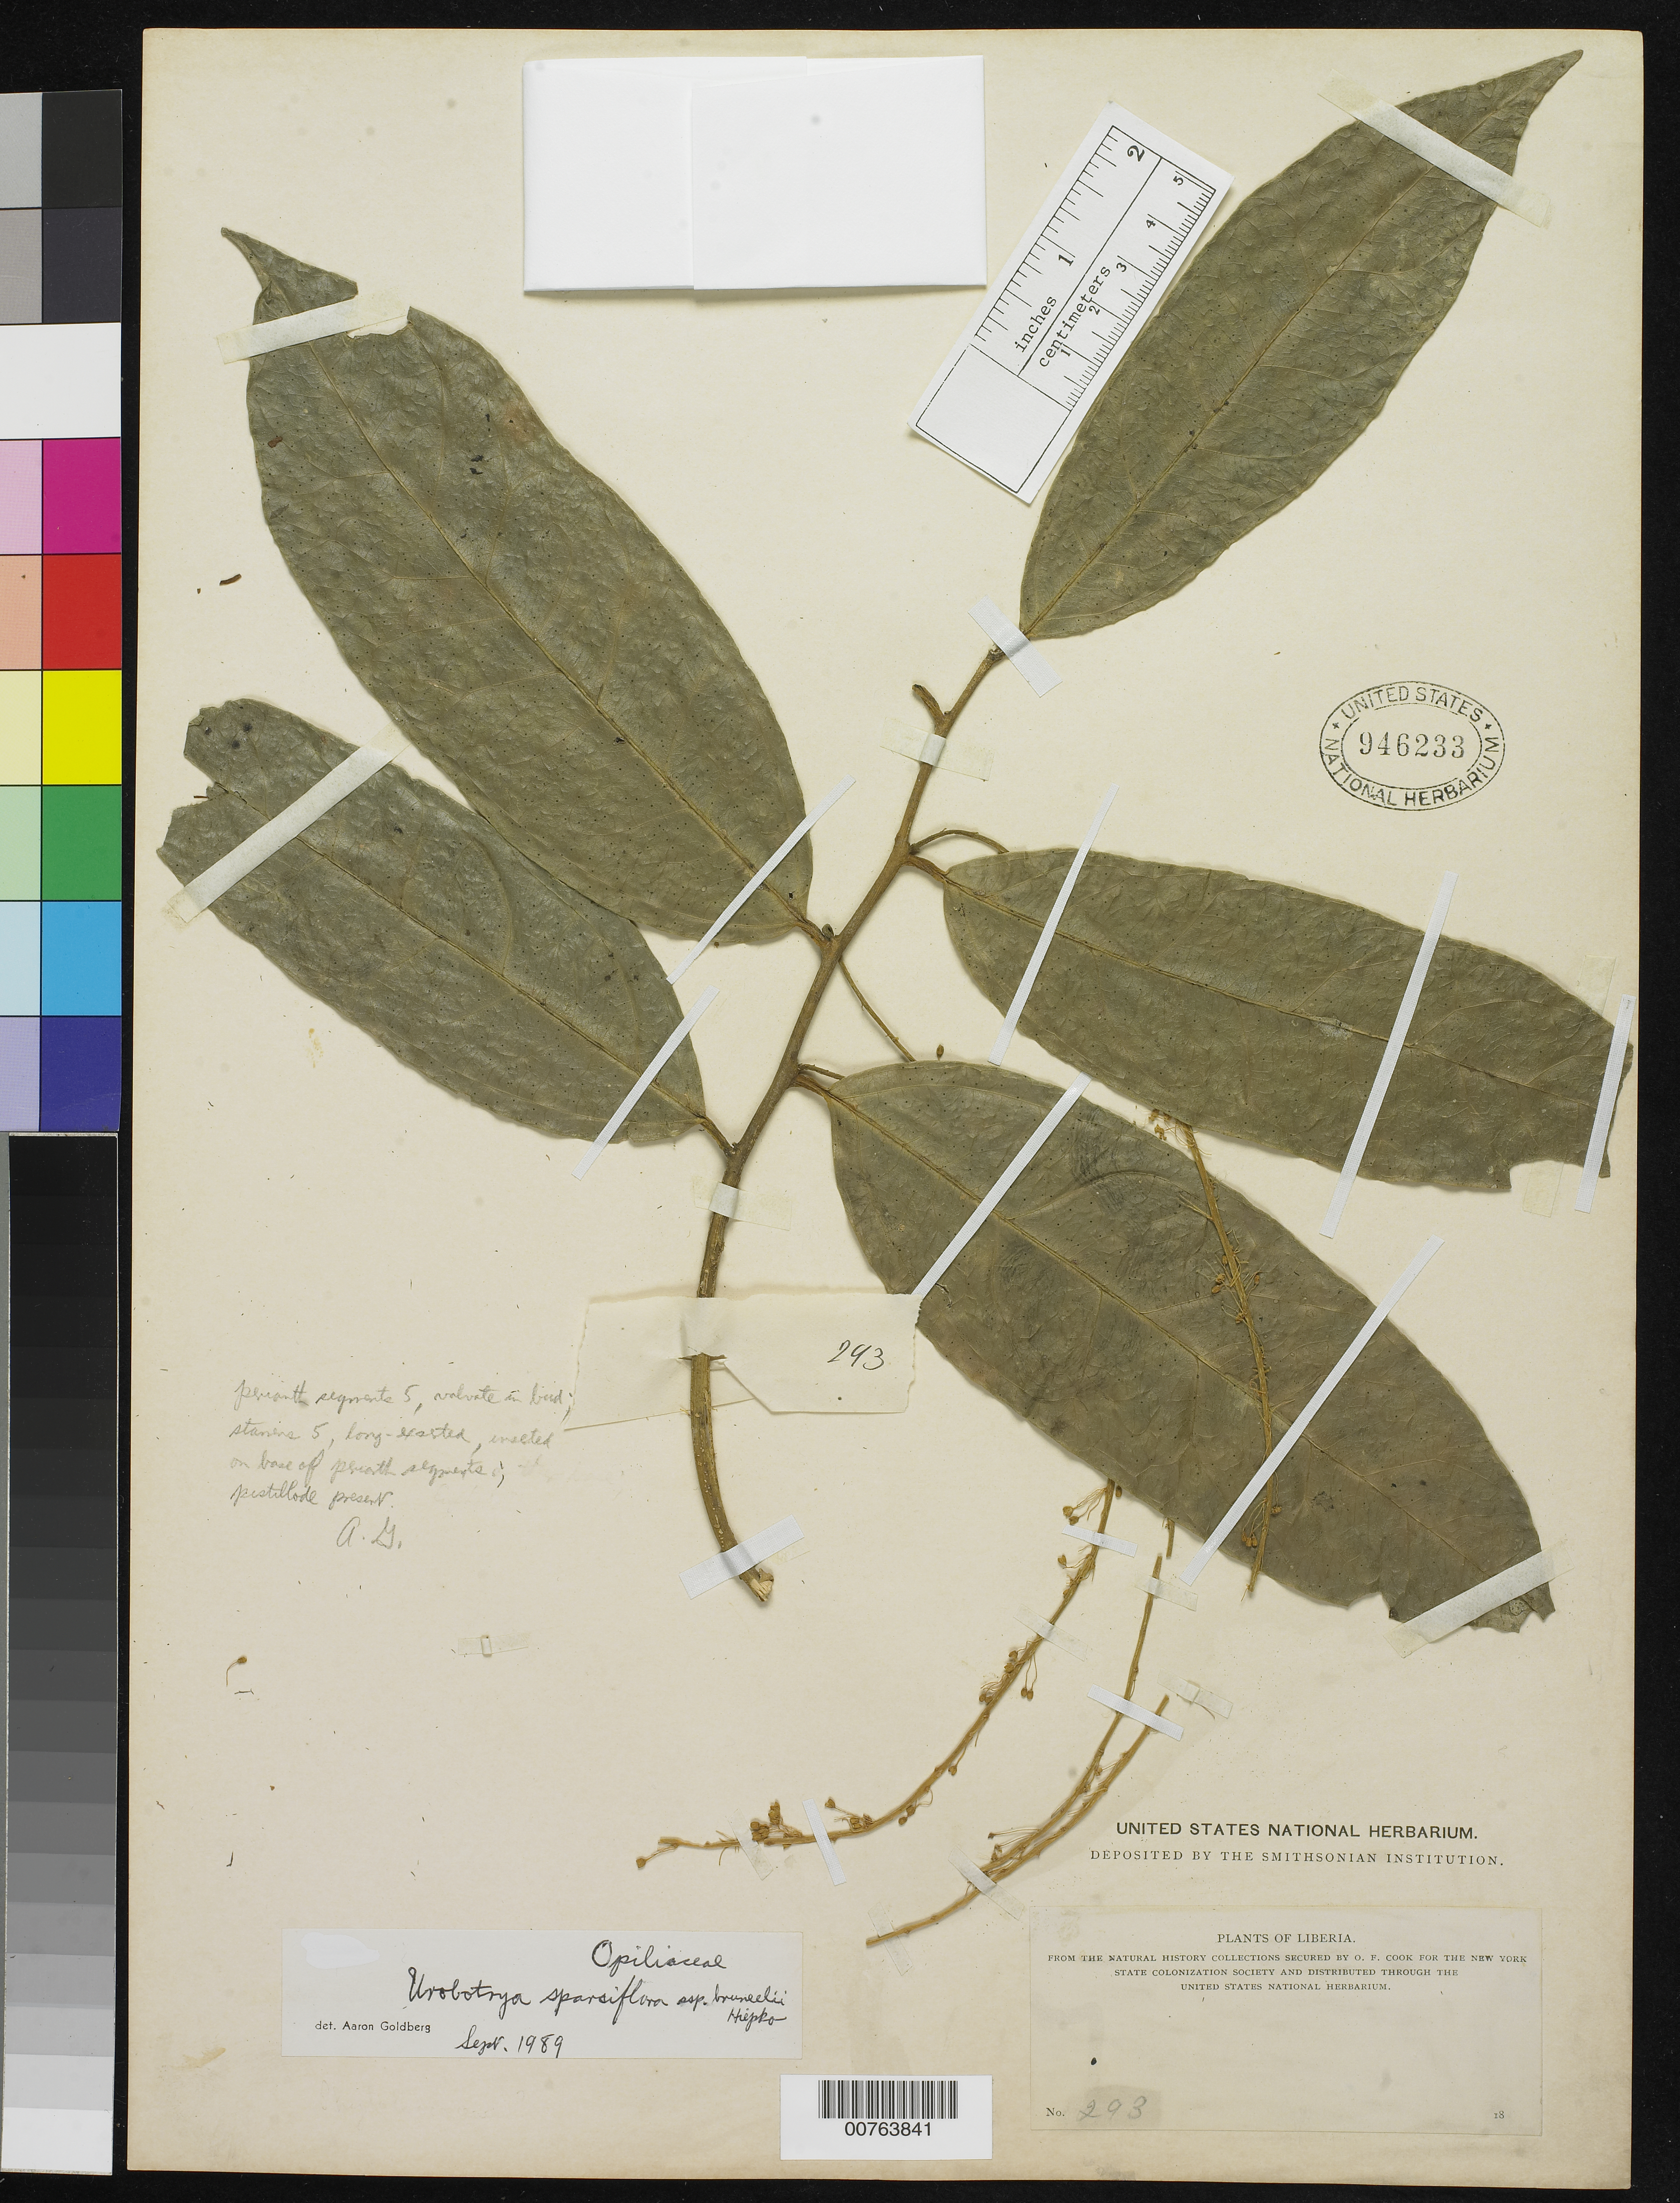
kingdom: Plantae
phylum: Tracheophyta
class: Magnoliopsida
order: Santalales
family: Opiliaceae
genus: Urobotrya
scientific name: Urobotrya sparsiflora subsp. bruneelii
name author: (Engl.) Hiepko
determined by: Goldberg, Aaron, (US), NMNH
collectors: O. F. Cook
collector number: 293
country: Liberia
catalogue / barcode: US 946233